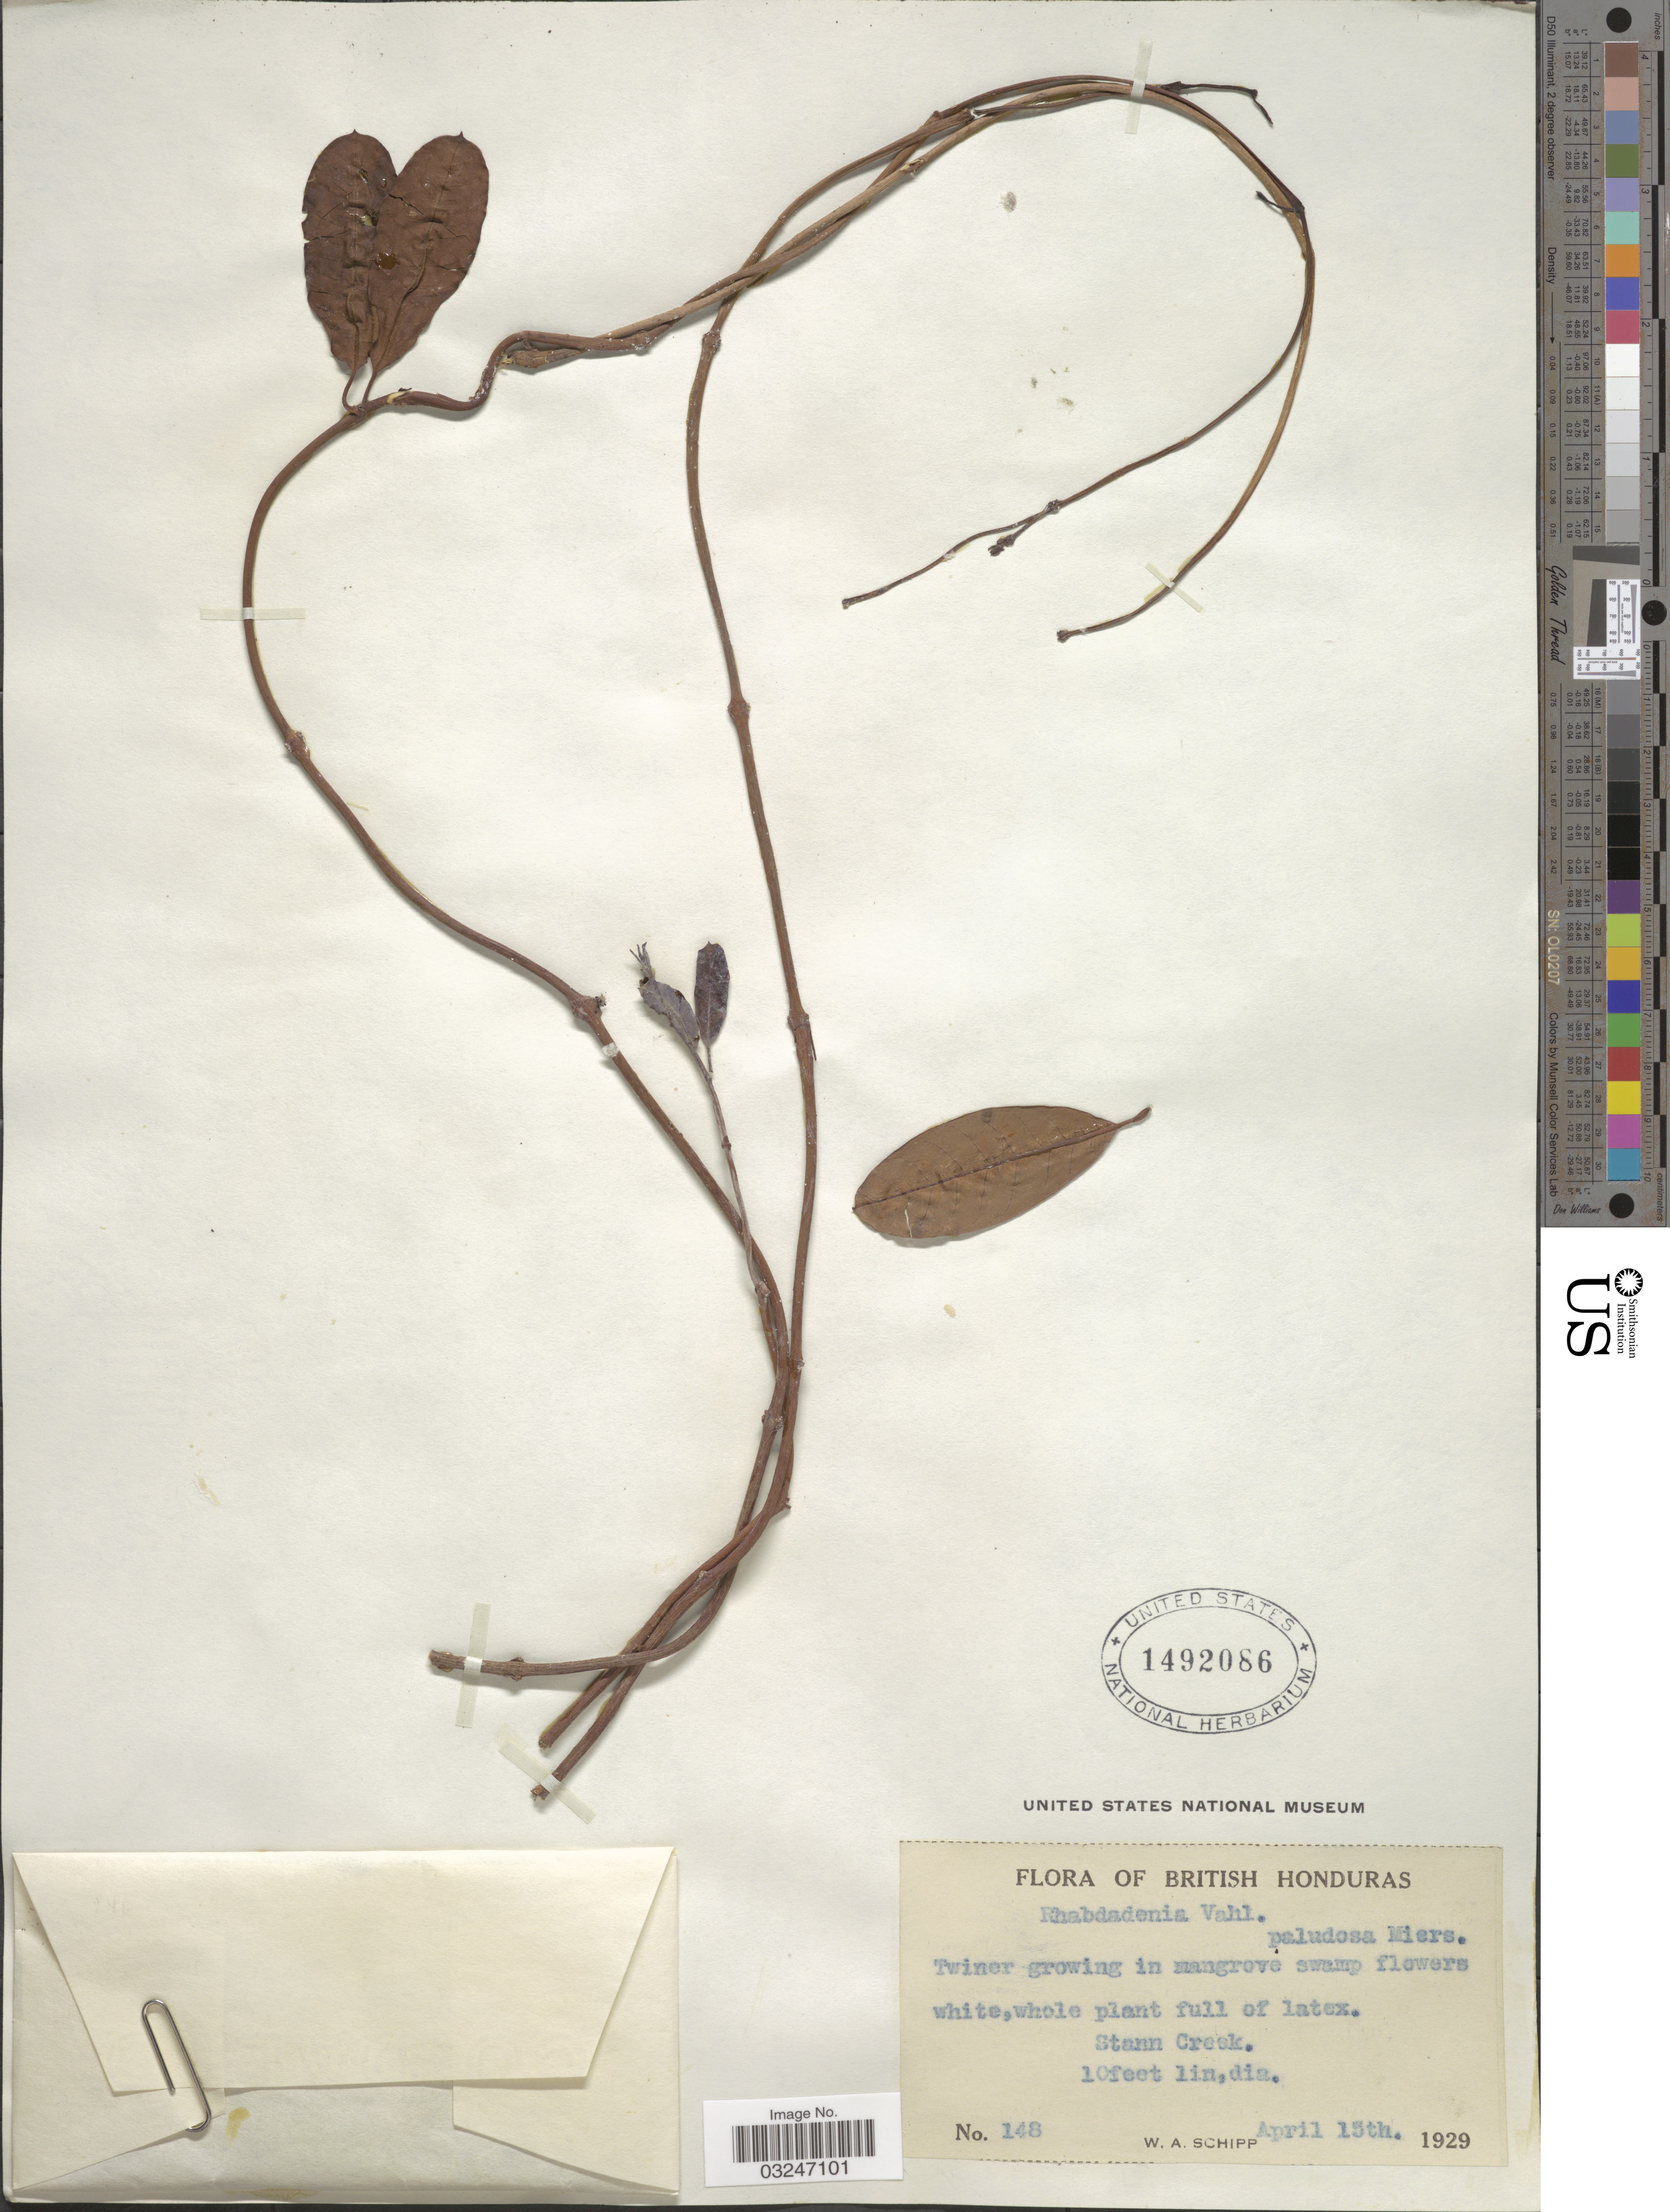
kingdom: Plantae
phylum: Tracheophyta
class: Magnoliopsida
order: Gentianales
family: Apocynaceae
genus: Rhabdadenia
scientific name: Rhabdadenia paludosa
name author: (Vahl) Miers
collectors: W. Schipp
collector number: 148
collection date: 1929-04-15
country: Belize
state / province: Stann Creek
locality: British Honduras.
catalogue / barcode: US 1492086